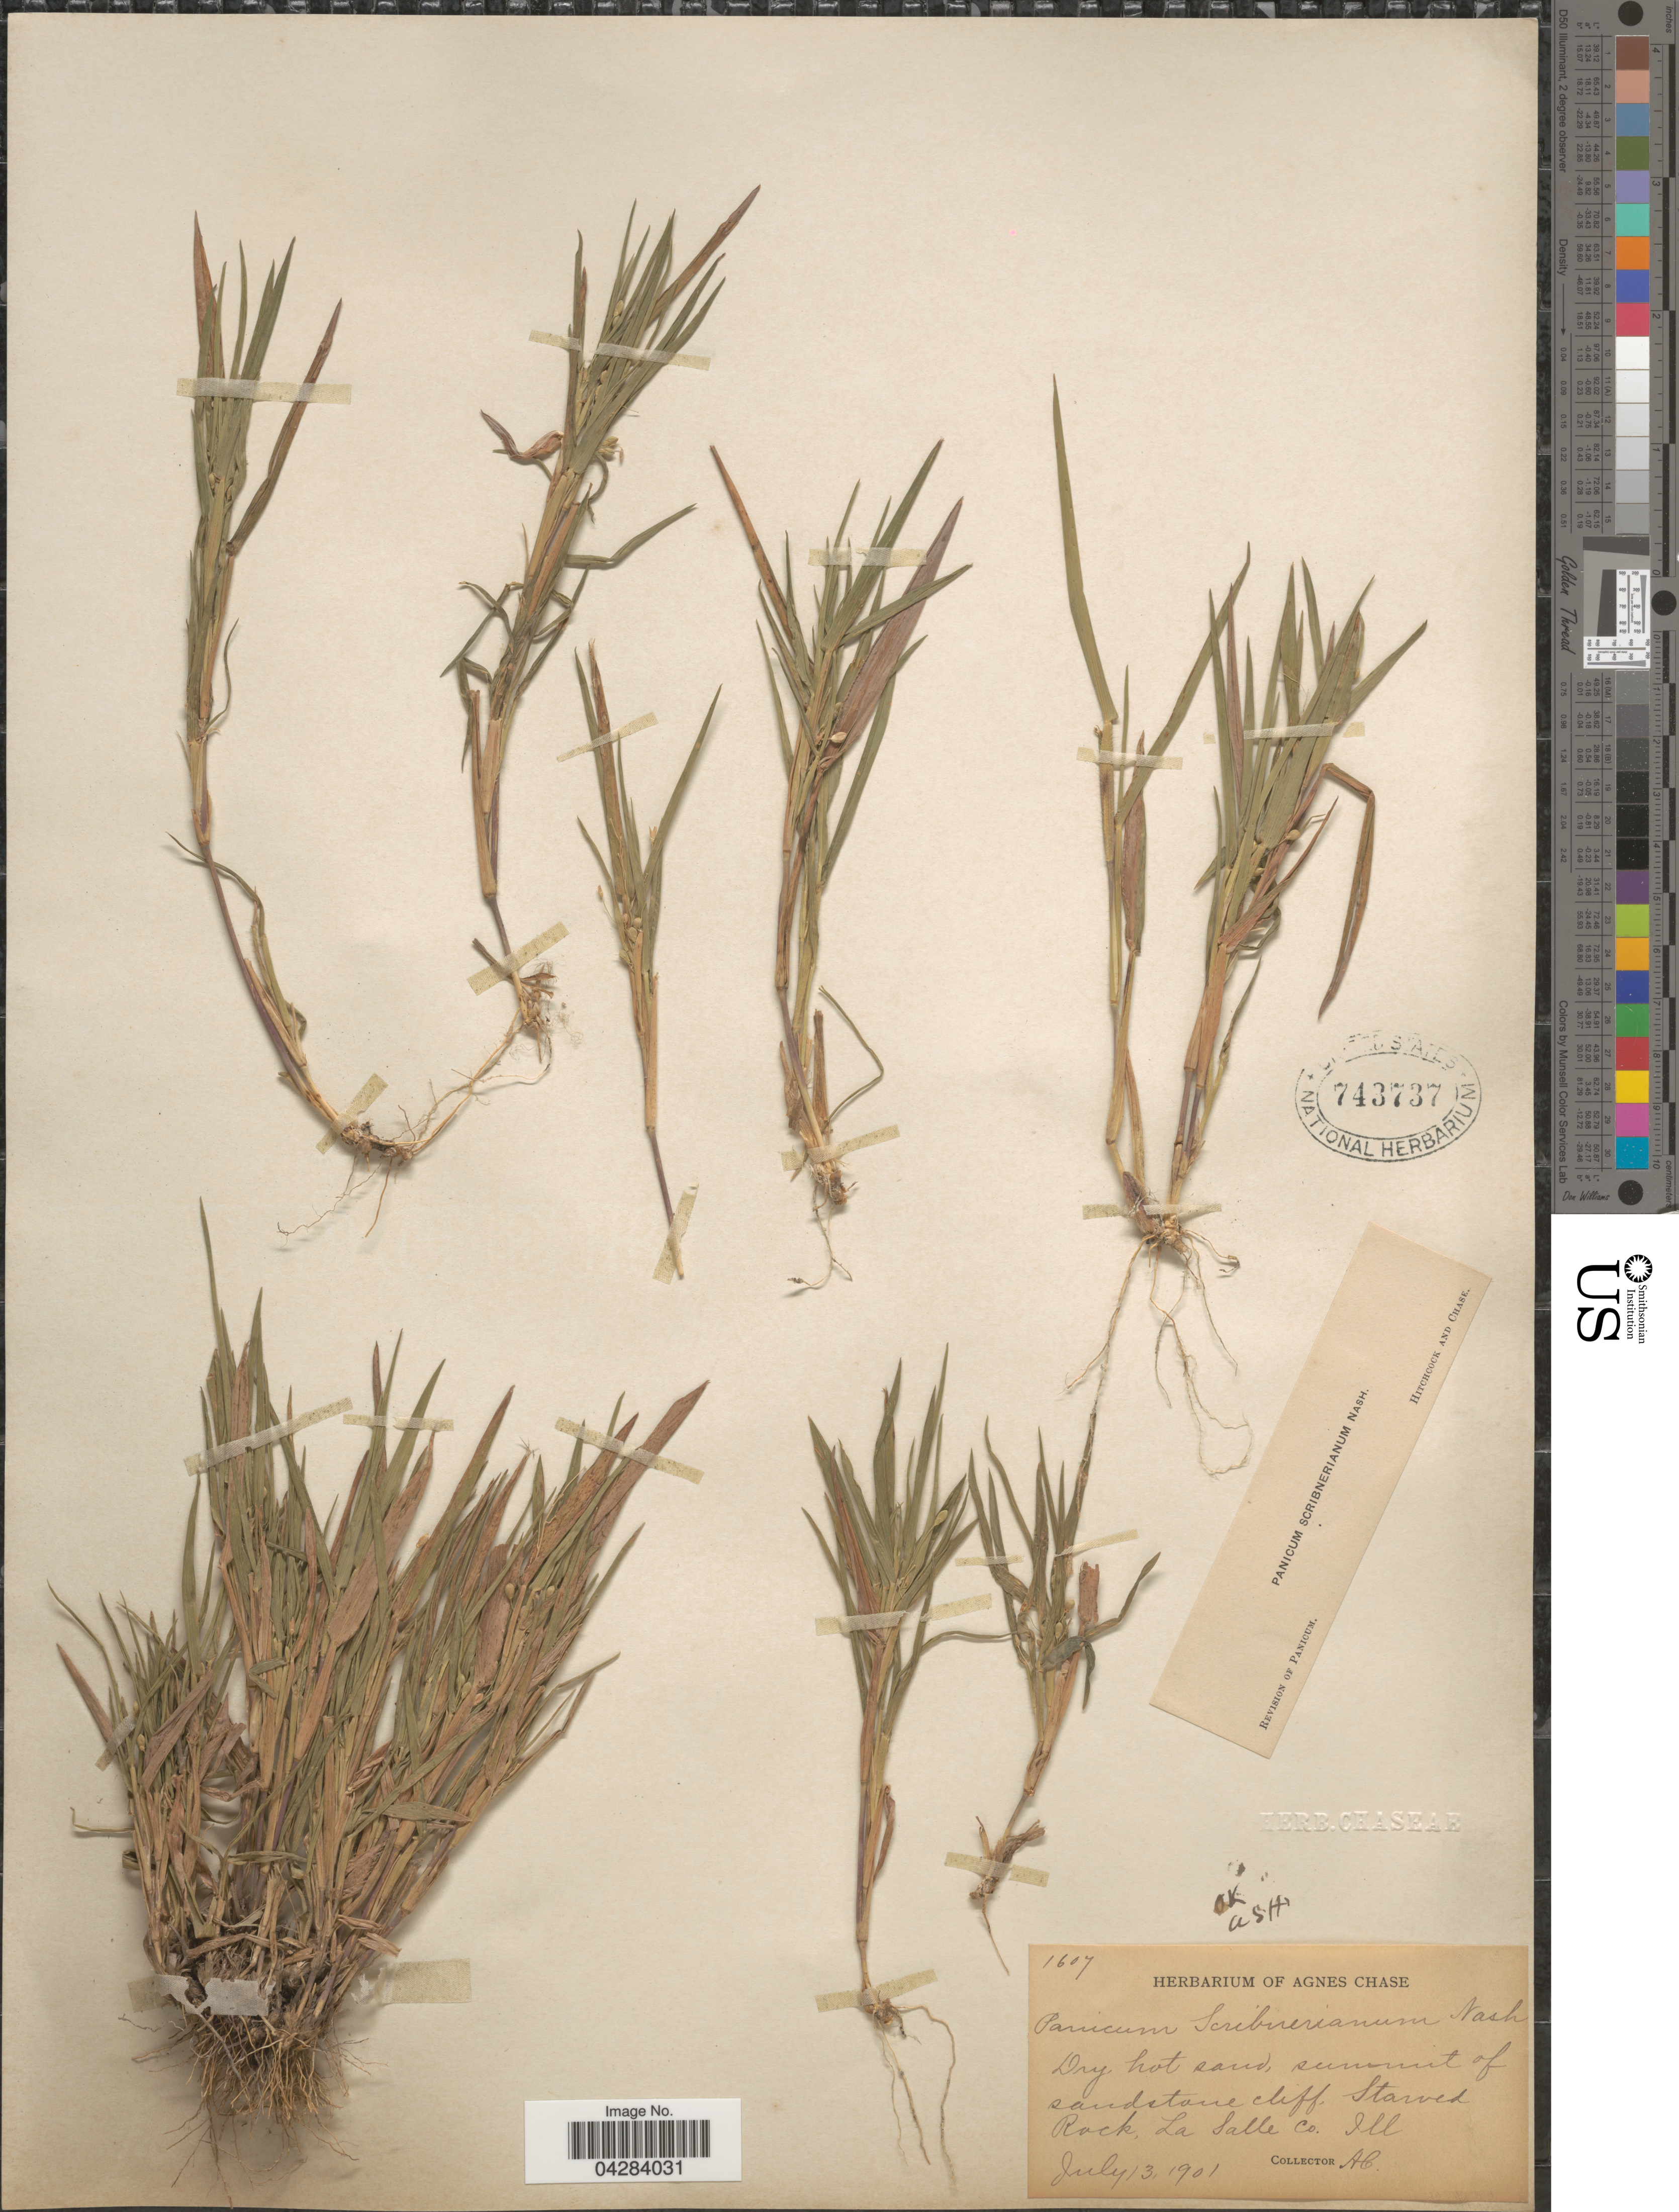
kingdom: Plantae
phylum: Tracheophyta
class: Liliopsida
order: Poales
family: Poaceae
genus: Dichanthelium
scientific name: Dichanthelium oligosanthes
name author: (Schult.) Gould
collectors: A. Chase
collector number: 1607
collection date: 1901-07-13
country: United States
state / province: Illinois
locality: Dry, hot sand, summit of sandstone cliff, Starved Rock, La Salle Co.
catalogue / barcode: US 743737